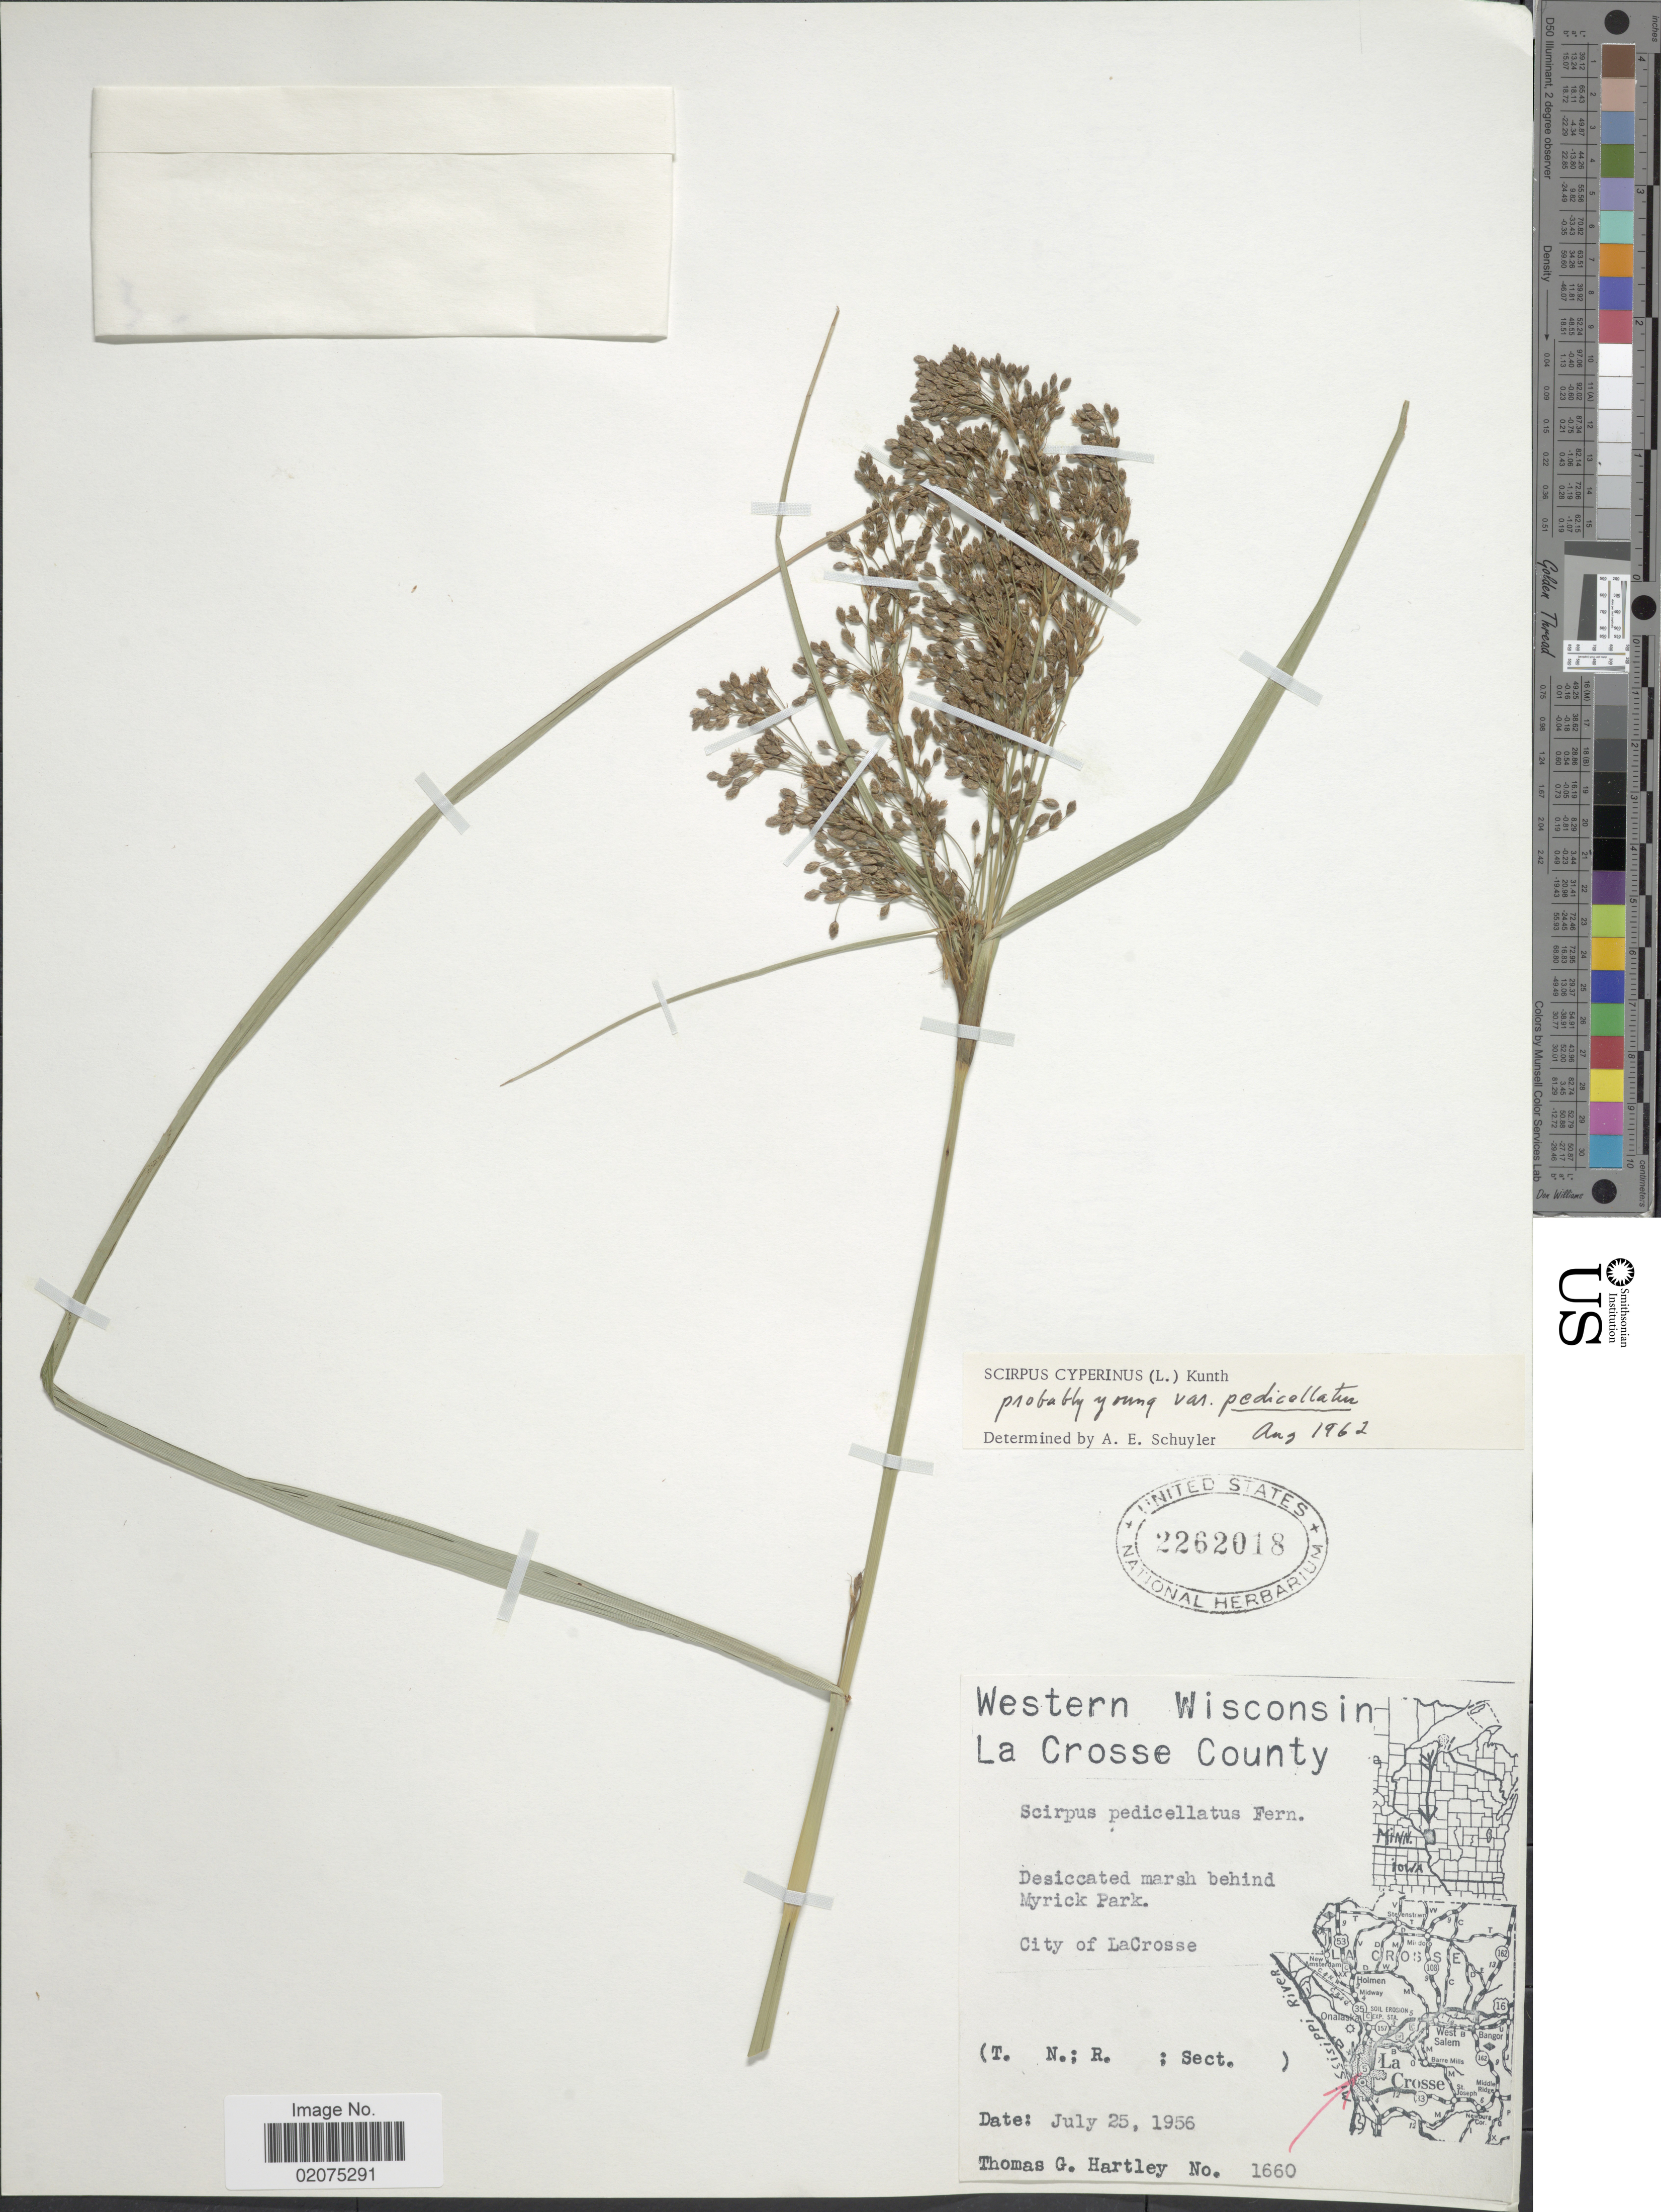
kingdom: Plantae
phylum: Tracheophyta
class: Liliopsida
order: Poales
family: Cyperaceae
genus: Scirpus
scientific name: Scirpus cyperinus var. pedicellatus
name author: (Fernald) Schuyler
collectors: T. G. Hartley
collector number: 1660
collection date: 1956-07-25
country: United States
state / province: Wisconsin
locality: Western Wisconsin, La Crosse County, behind Myrick Park, City of LaCrosse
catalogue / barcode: US 2262018